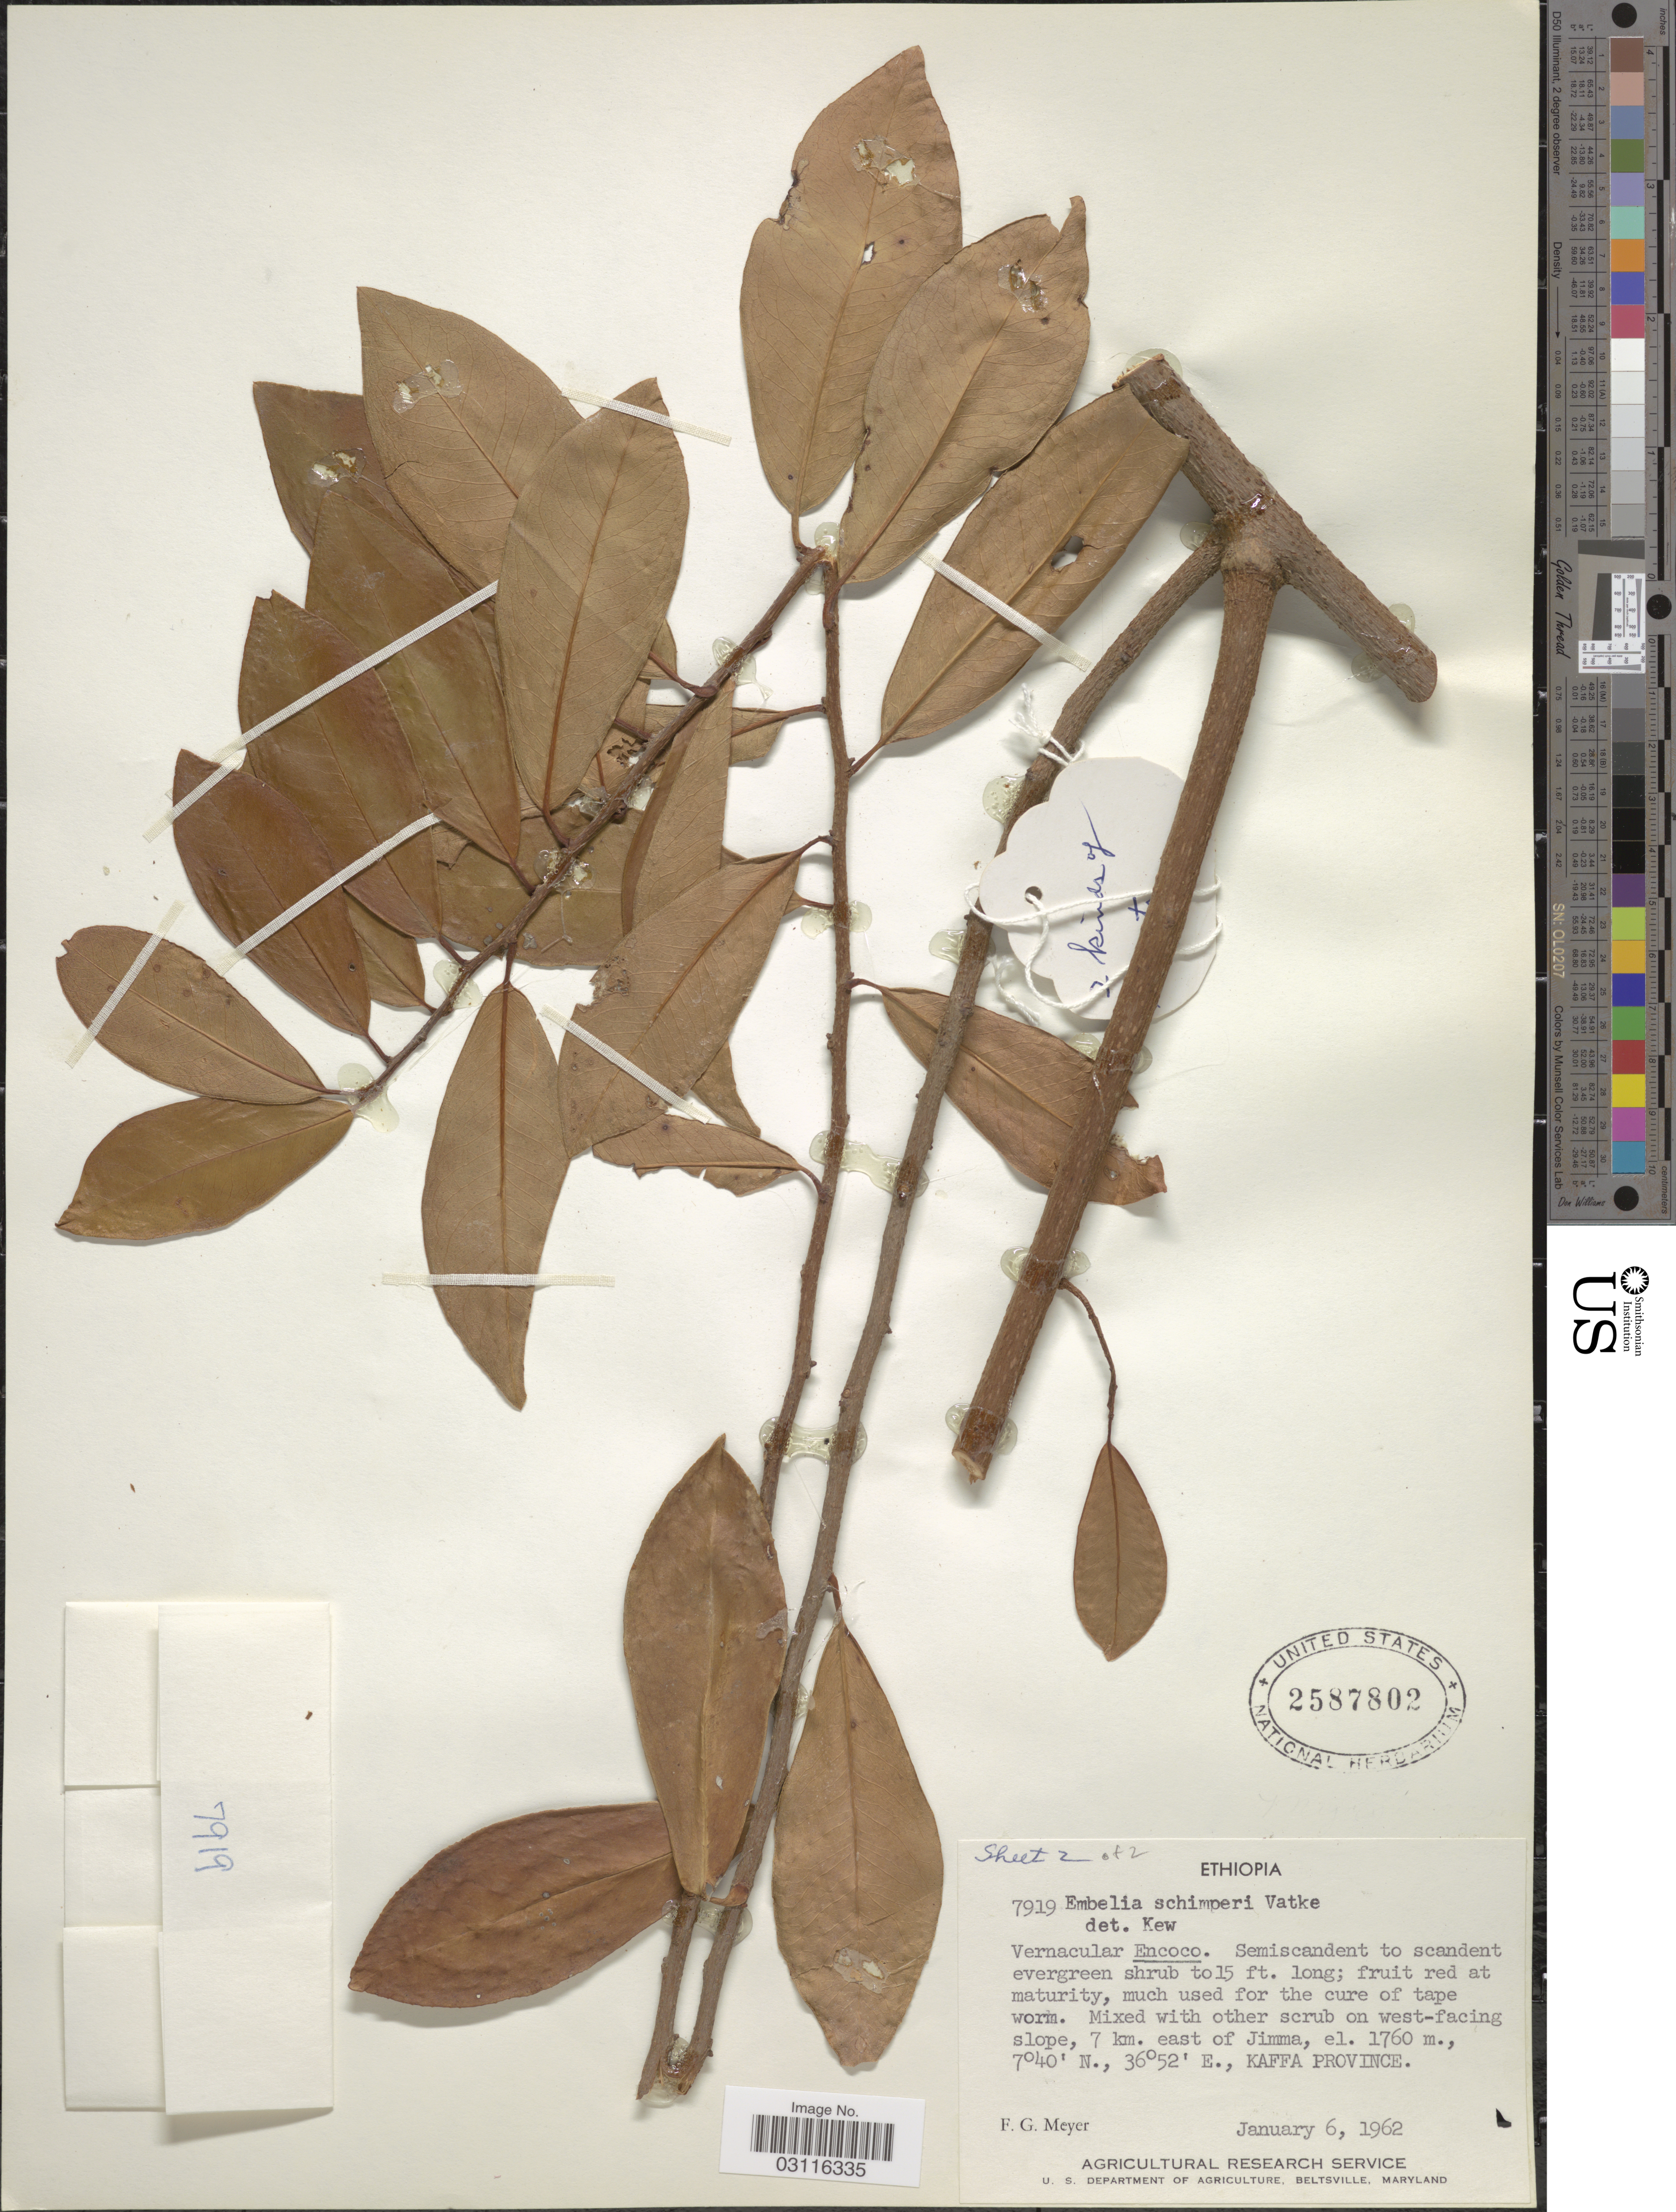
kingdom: Plantae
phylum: Tracheophyta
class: Magnoliopsida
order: Ericales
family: Primulaceae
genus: Embelia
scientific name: Embelia schimperi Vatke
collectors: F. G. Meyer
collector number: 7919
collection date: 1962-01-06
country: Ethiopia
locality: West-facing slope, 7 km. east of Jimma, Kaffa Province.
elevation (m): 1760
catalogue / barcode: US 2587802